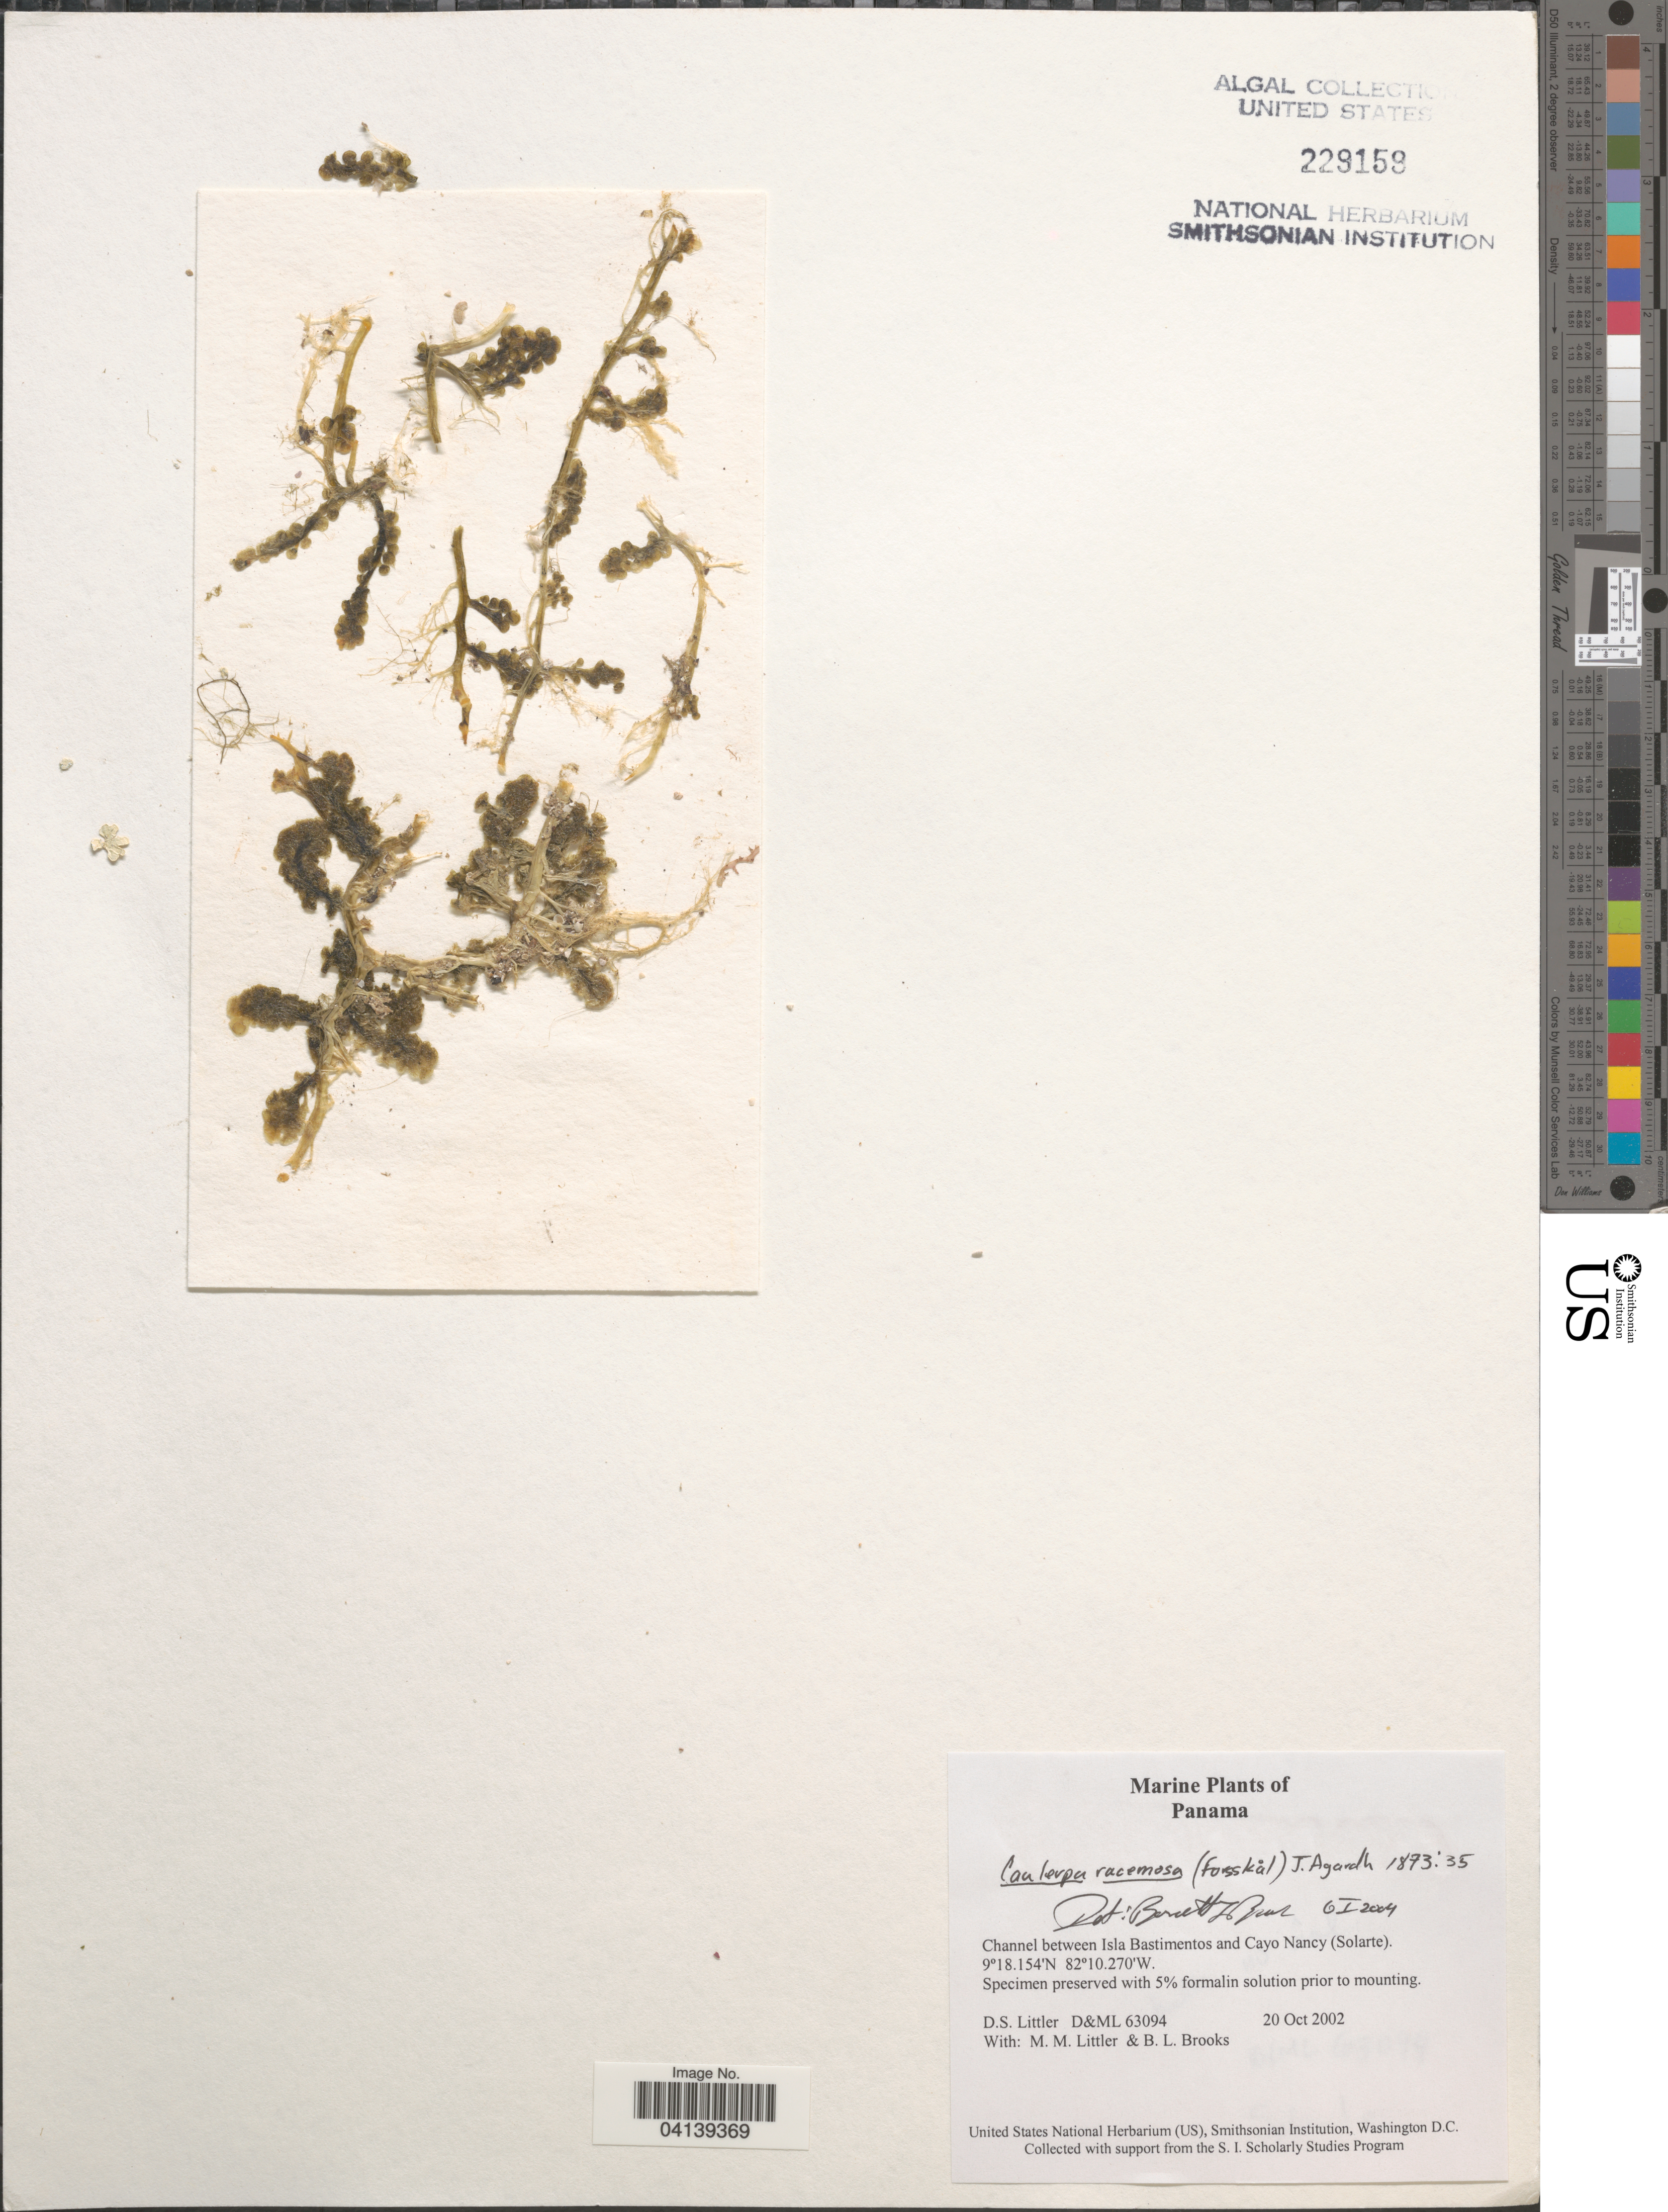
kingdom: Plantae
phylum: Chlorophyta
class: Ulvophyceae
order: Bryopsidales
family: Caulerpaceae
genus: Caulerpa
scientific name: Caulerpa racemosa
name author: (Forssk.) J. Agardh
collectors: D. S. Littler & B. Brooks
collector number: D&ML63094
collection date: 2002-10-20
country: Panama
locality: Channel between Isla Bastimentos and Cayo Nancy (Solarte).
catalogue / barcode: US 229159